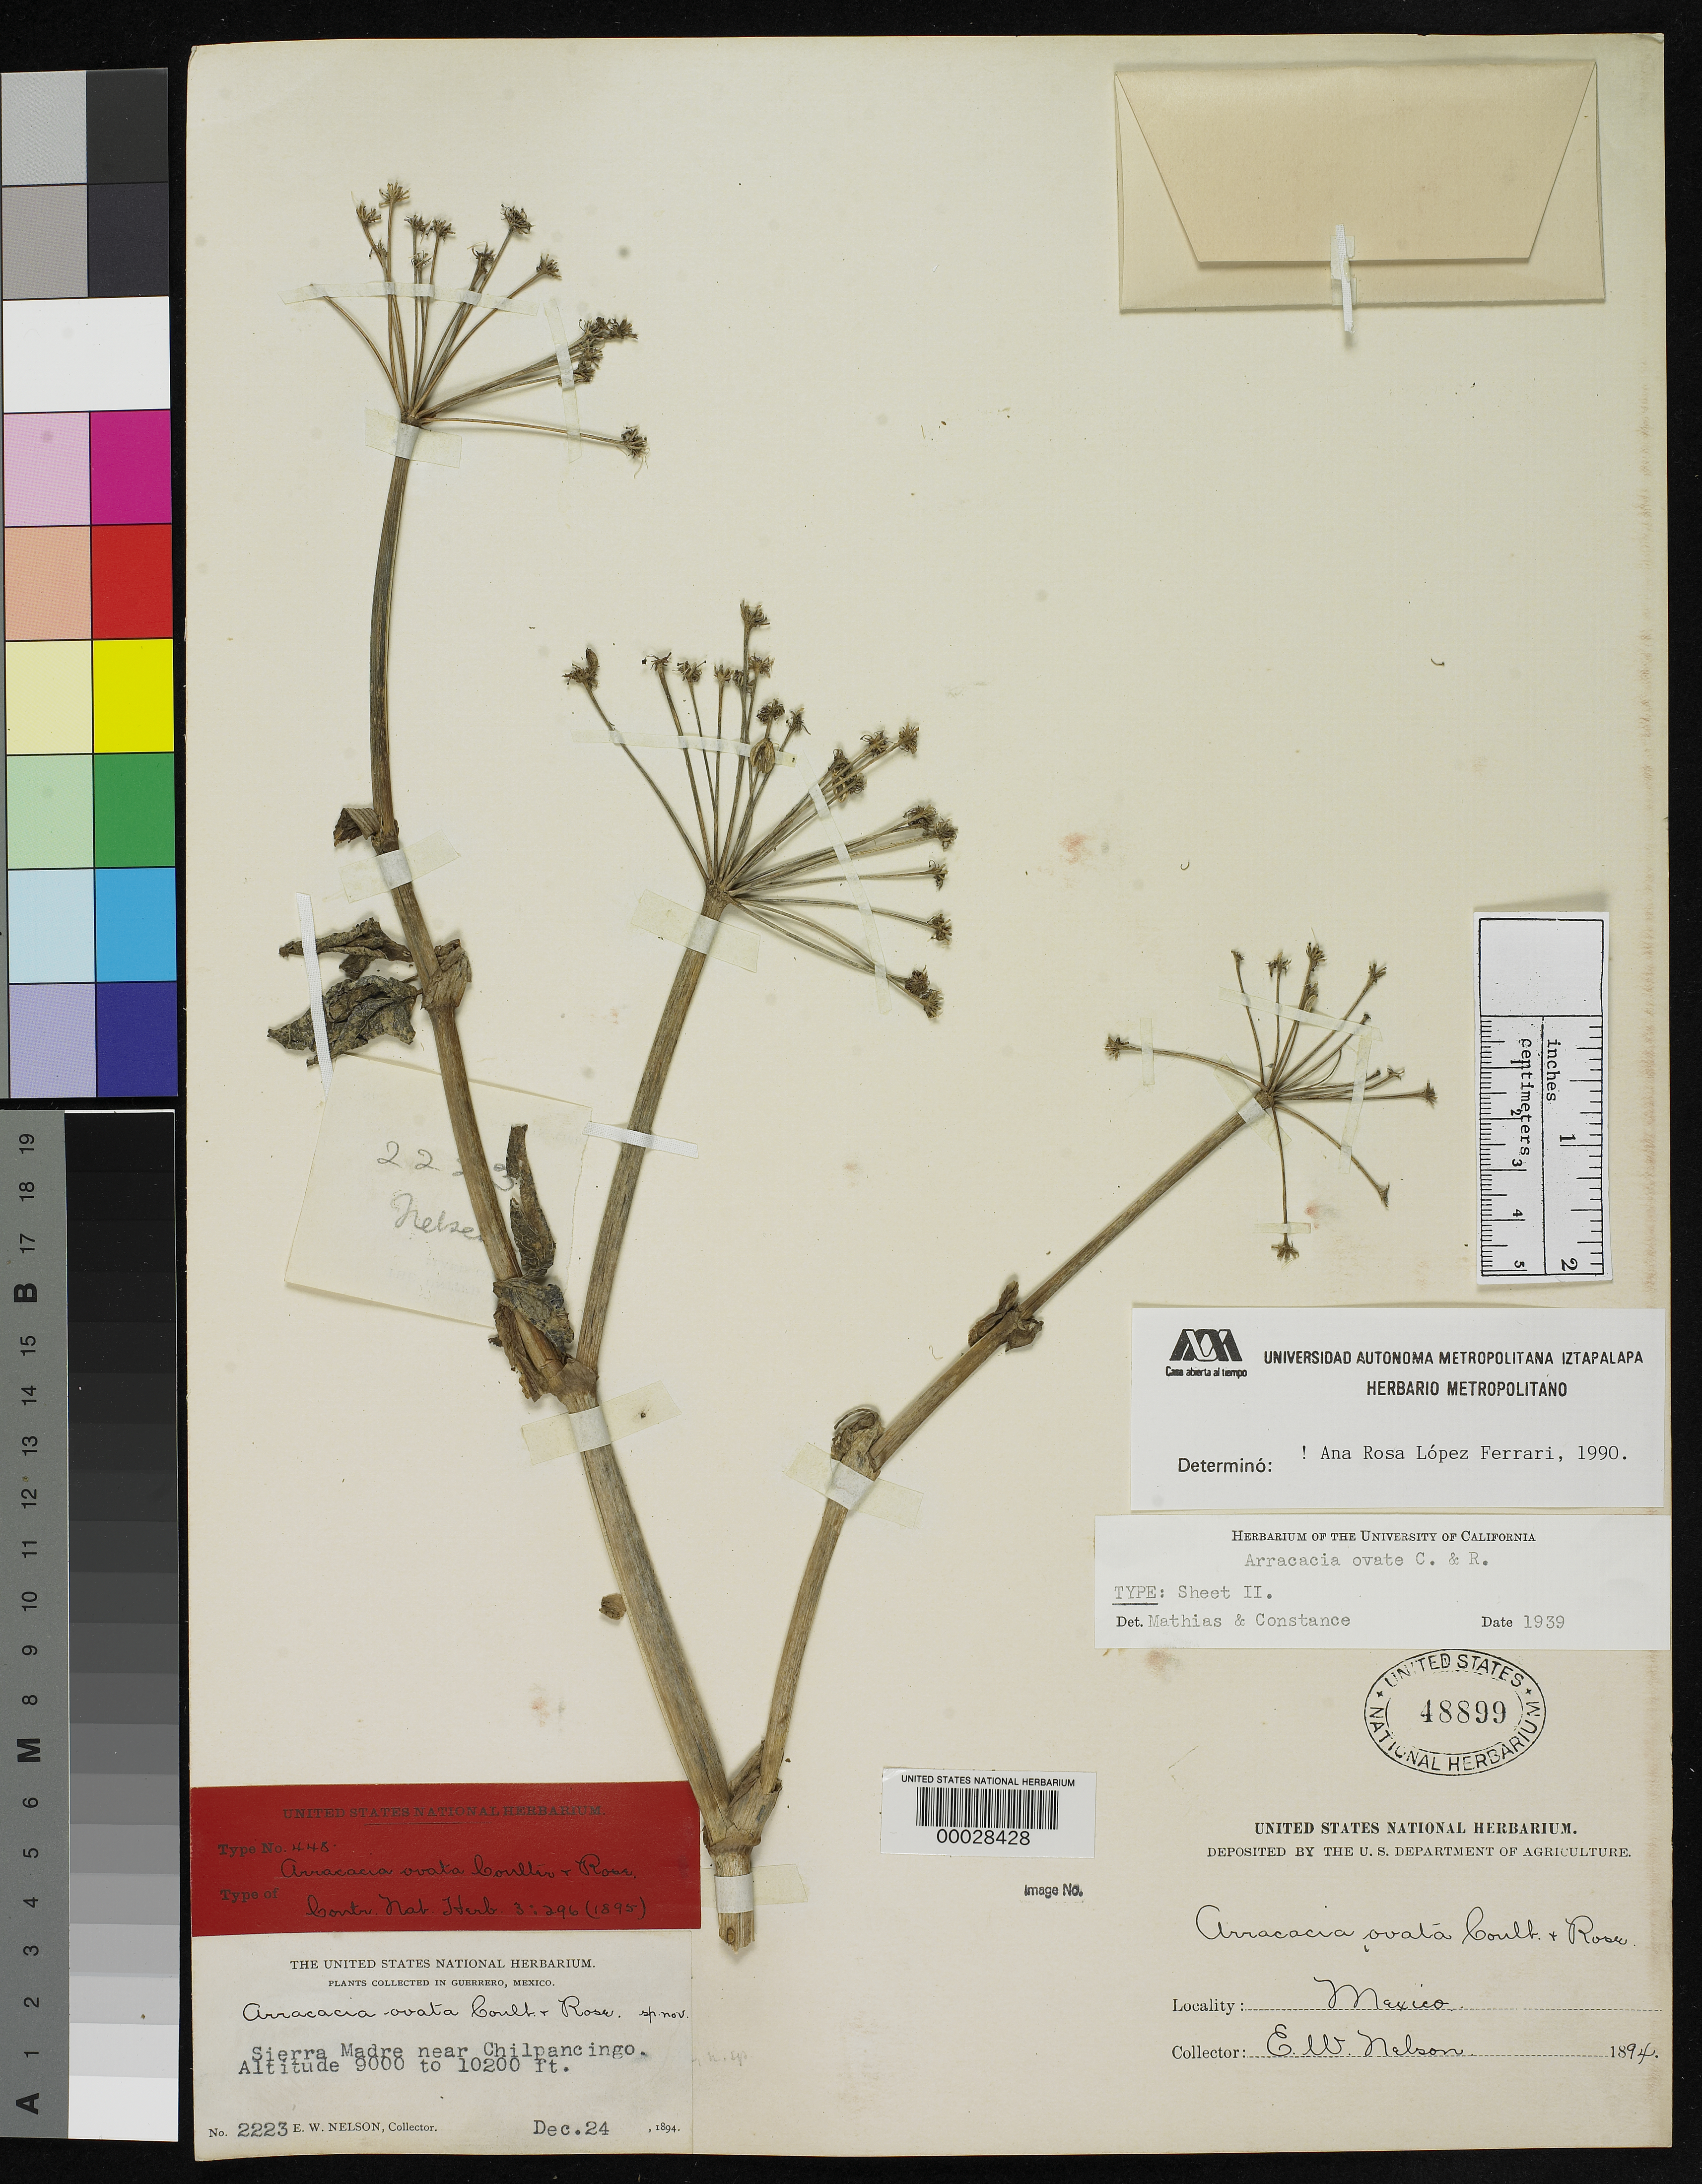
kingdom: Plantae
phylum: Tracheophyta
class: Magnoliopsida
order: Apiales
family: Apiaceae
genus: Arracacia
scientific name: Arracacia ovata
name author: J.M. Coult. & Rose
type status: Type Collection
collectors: E. W. Nelson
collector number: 2223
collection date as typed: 24 Dec 1894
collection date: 1894-12-24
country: Mexico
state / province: Guerrero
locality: Sierra Madre, near Chilpancingo.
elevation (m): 2896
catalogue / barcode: US 48899